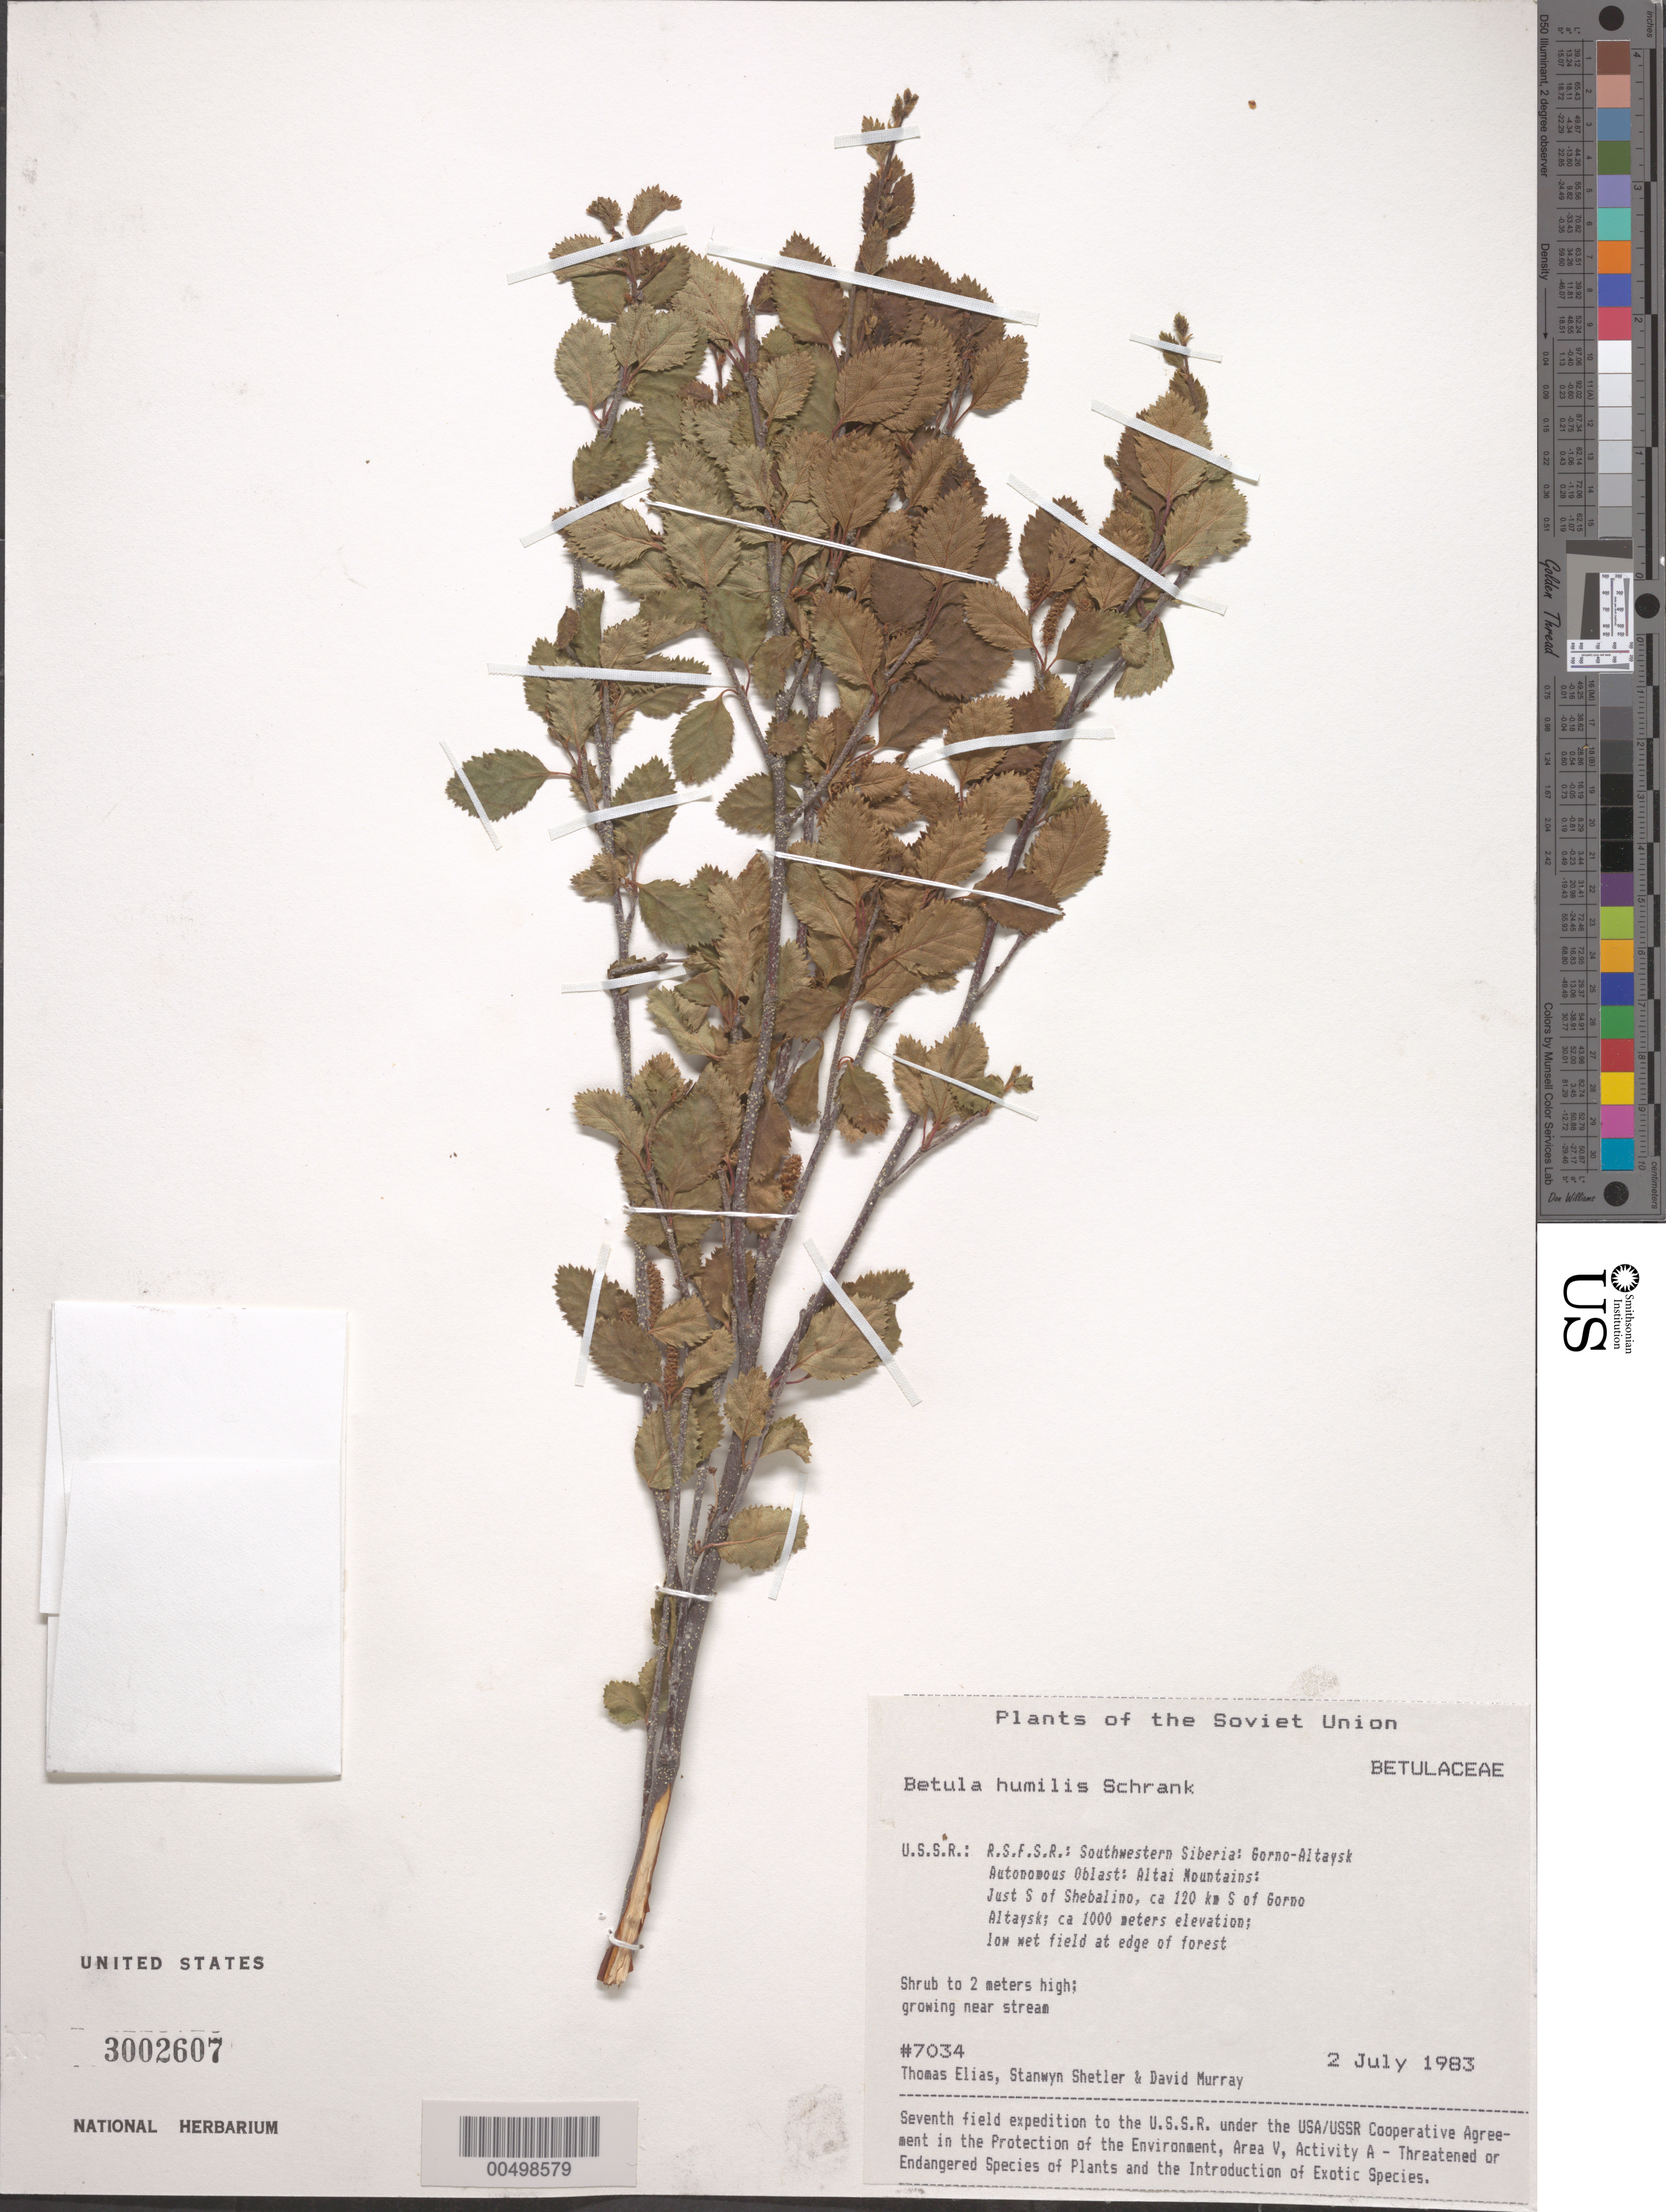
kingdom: Plantae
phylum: Tracheophyta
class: Magnoliopsida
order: Fagales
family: Betulaceae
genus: Betula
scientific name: Betula humilis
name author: Schrank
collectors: T. Elias, S. Shetler & D. F. Murray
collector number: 7034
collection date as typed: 02 Jul 1983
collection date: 1983-07-02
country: Russian Federation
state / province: Altai Republic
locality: Altai Mountains, just S of Shebalino, ca. 120 km S of Gorno-Altaysk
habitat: low wet field at edge of forest; growing near stream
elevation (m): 1000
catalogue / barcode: US 3002607